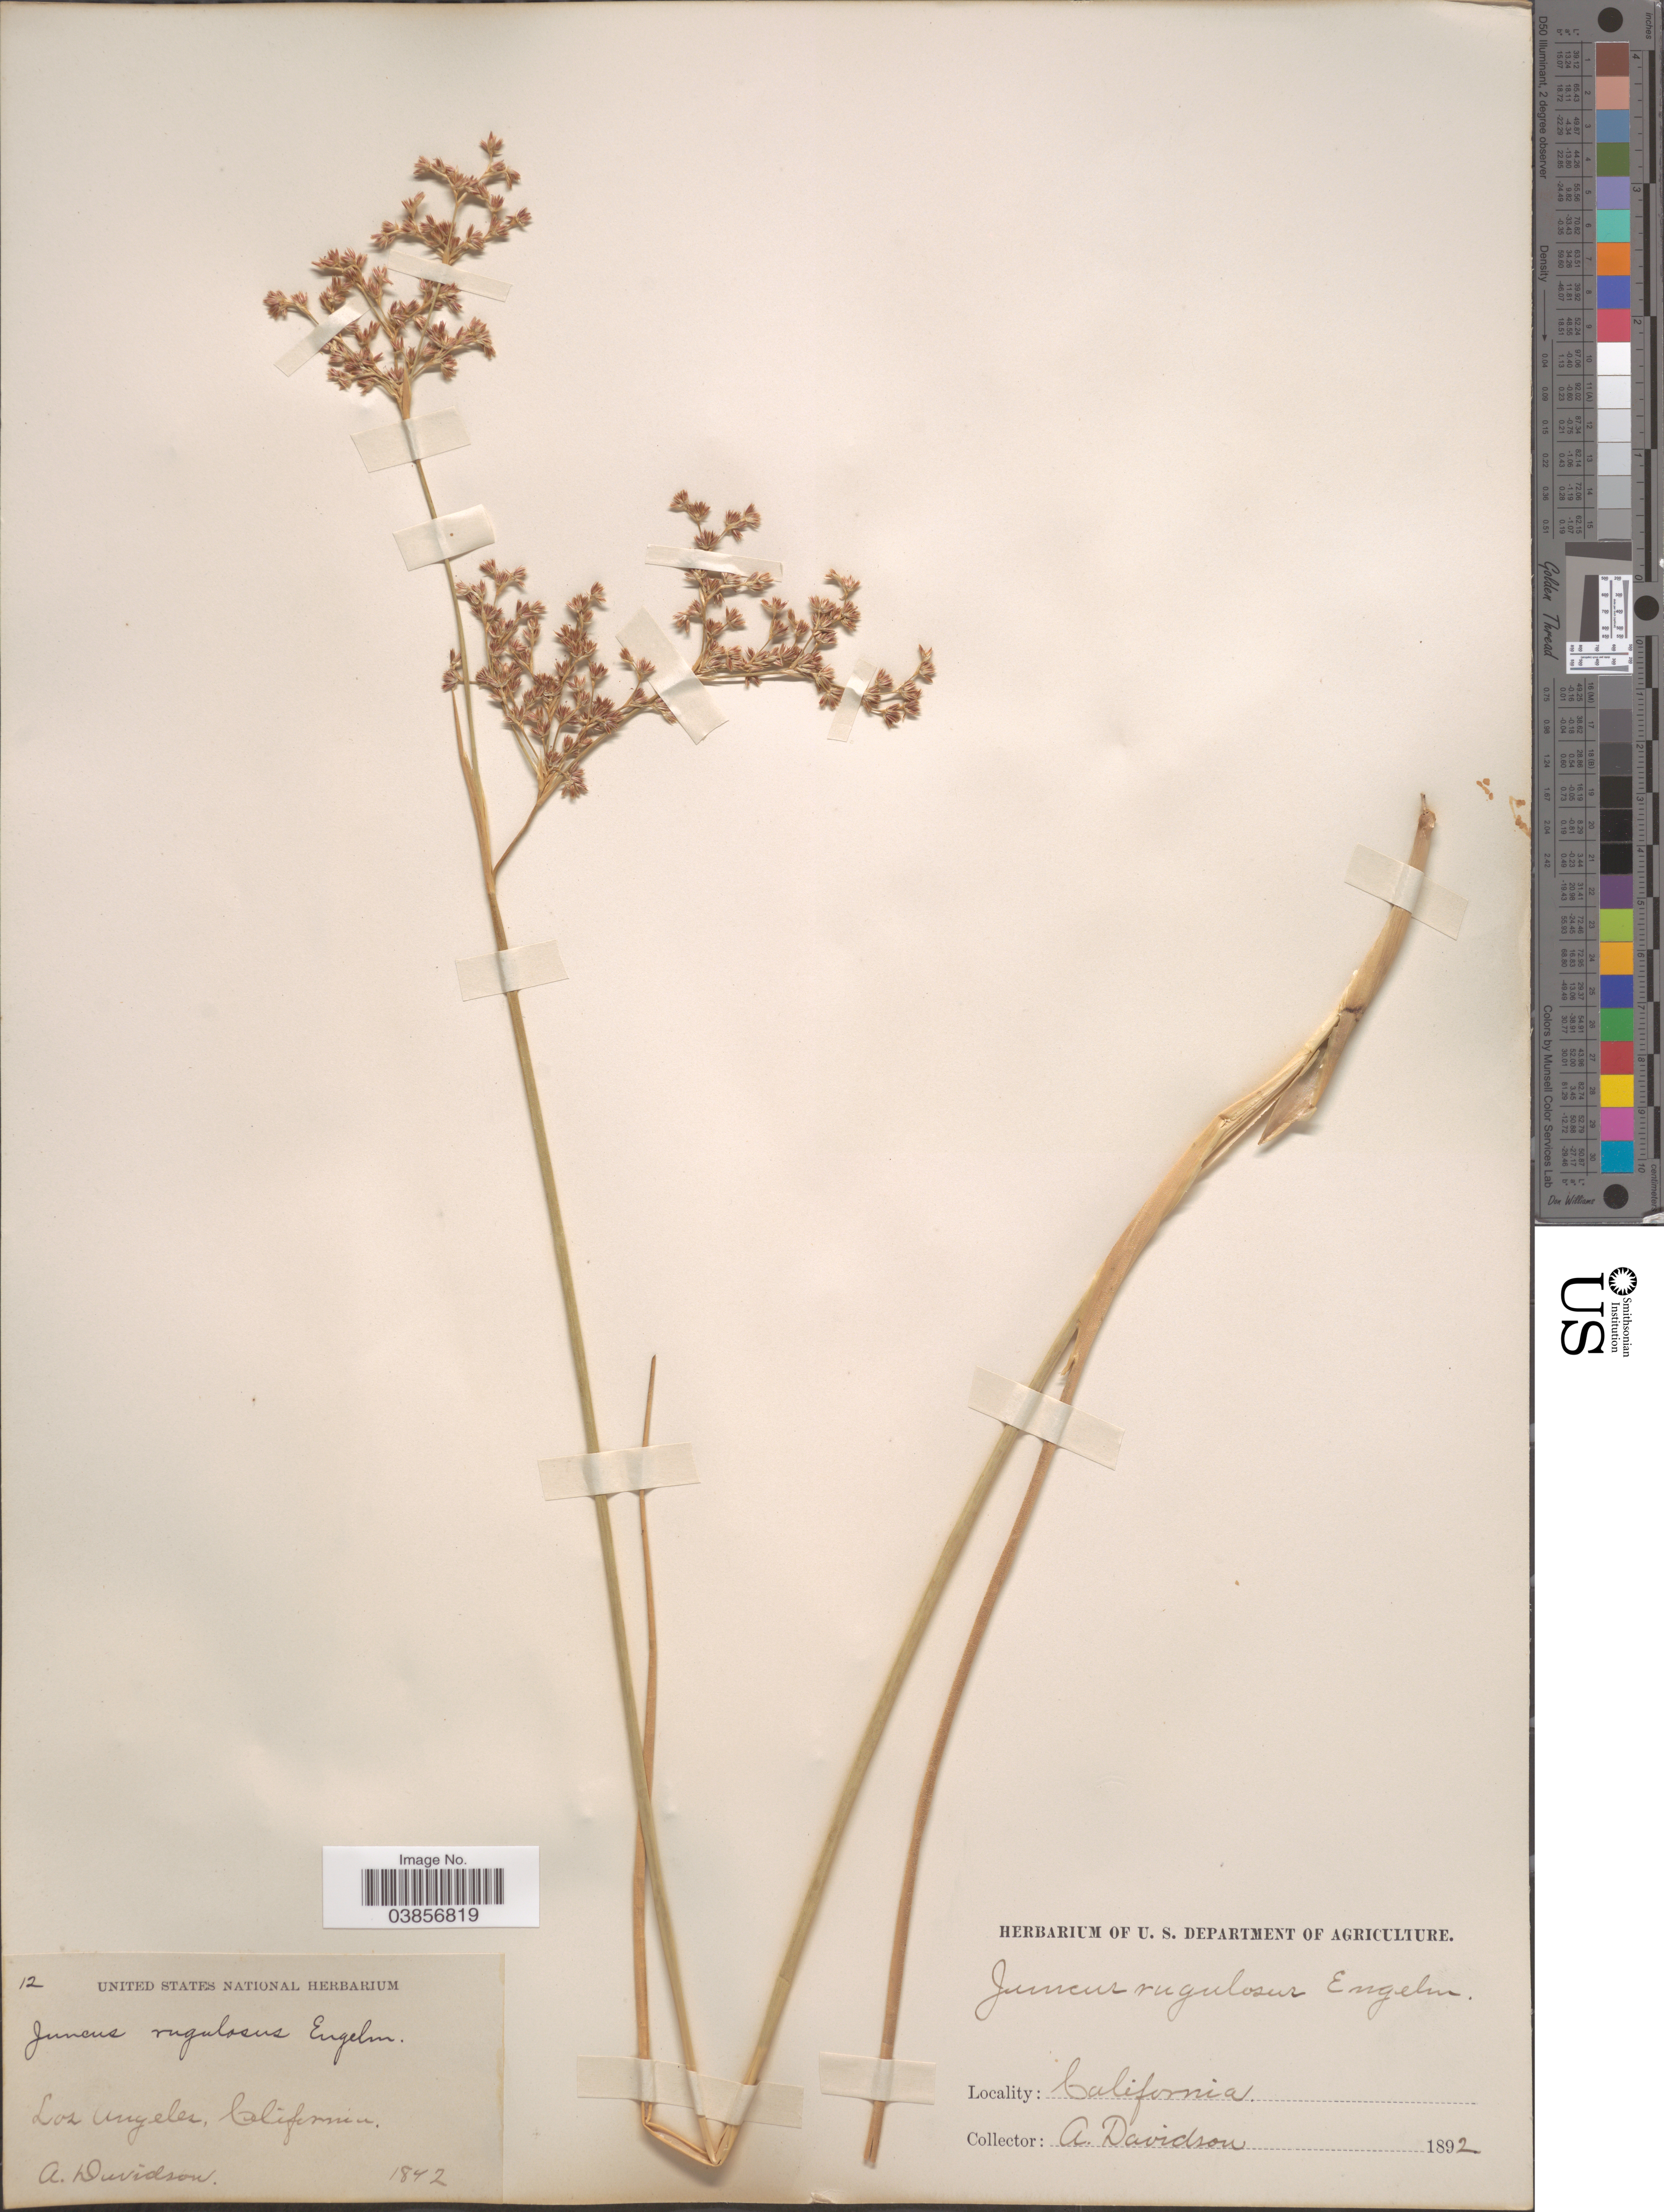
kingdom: Plantae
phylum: Tracheophyta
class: Liliopsida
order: Poales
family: Juncaceae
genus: Juncus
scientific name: Juncus rugulosus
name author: Engelm.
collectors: A. Davidson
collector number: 12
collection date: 1892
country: United States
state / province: California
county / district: Los Angeles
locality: Los Angeles.